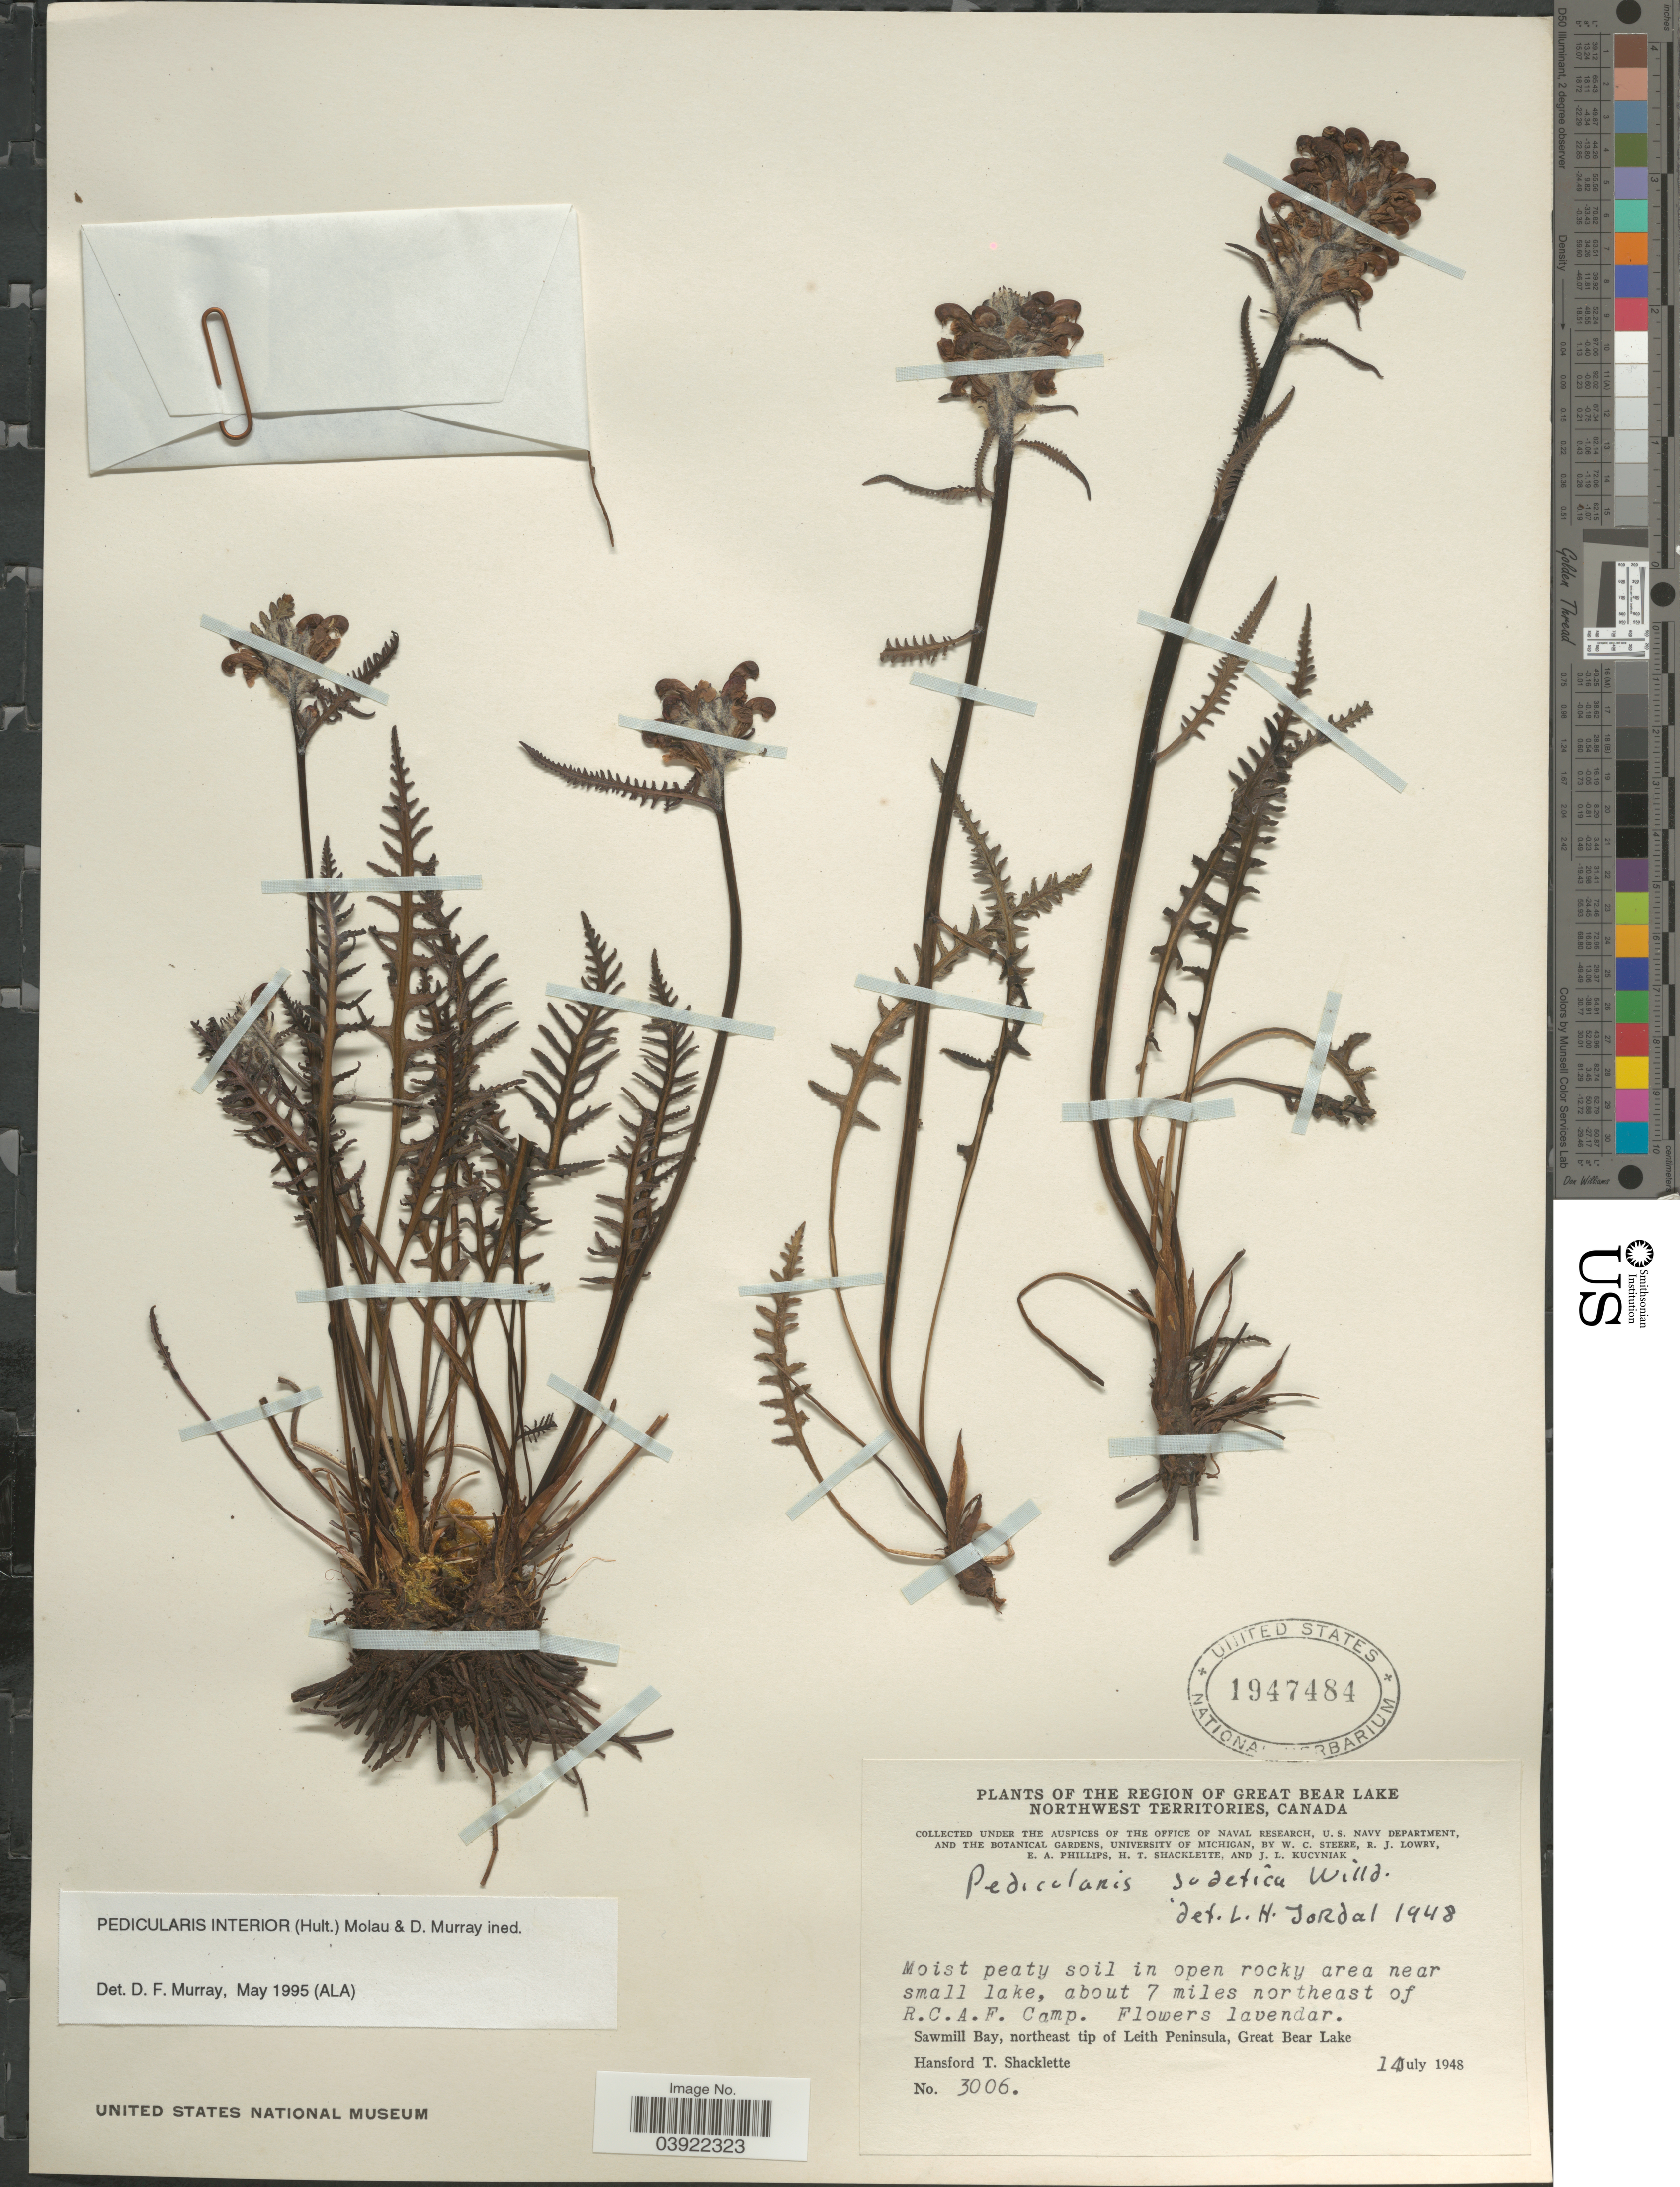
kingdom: Plantae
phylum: Tracheophyta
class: Magnoliopsida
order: Lamiales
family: Orobanchaceae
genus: Pedicularis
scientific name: Pedicularis interior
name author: (Hultén) Molau & D.F. Murray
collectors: H. Shacklette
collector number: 3006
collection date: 1948-07-14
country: Canada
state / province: Northwest Territories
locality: The Region of Great Bear Lake. Moist peaty soil in open rocky area near small lake, about 7 mles northeast of R.C.A.F. Camp. Sawmill Bay, northeast tip of Leith Peninsula, Great Bear Lake.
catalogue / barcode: US 1947484